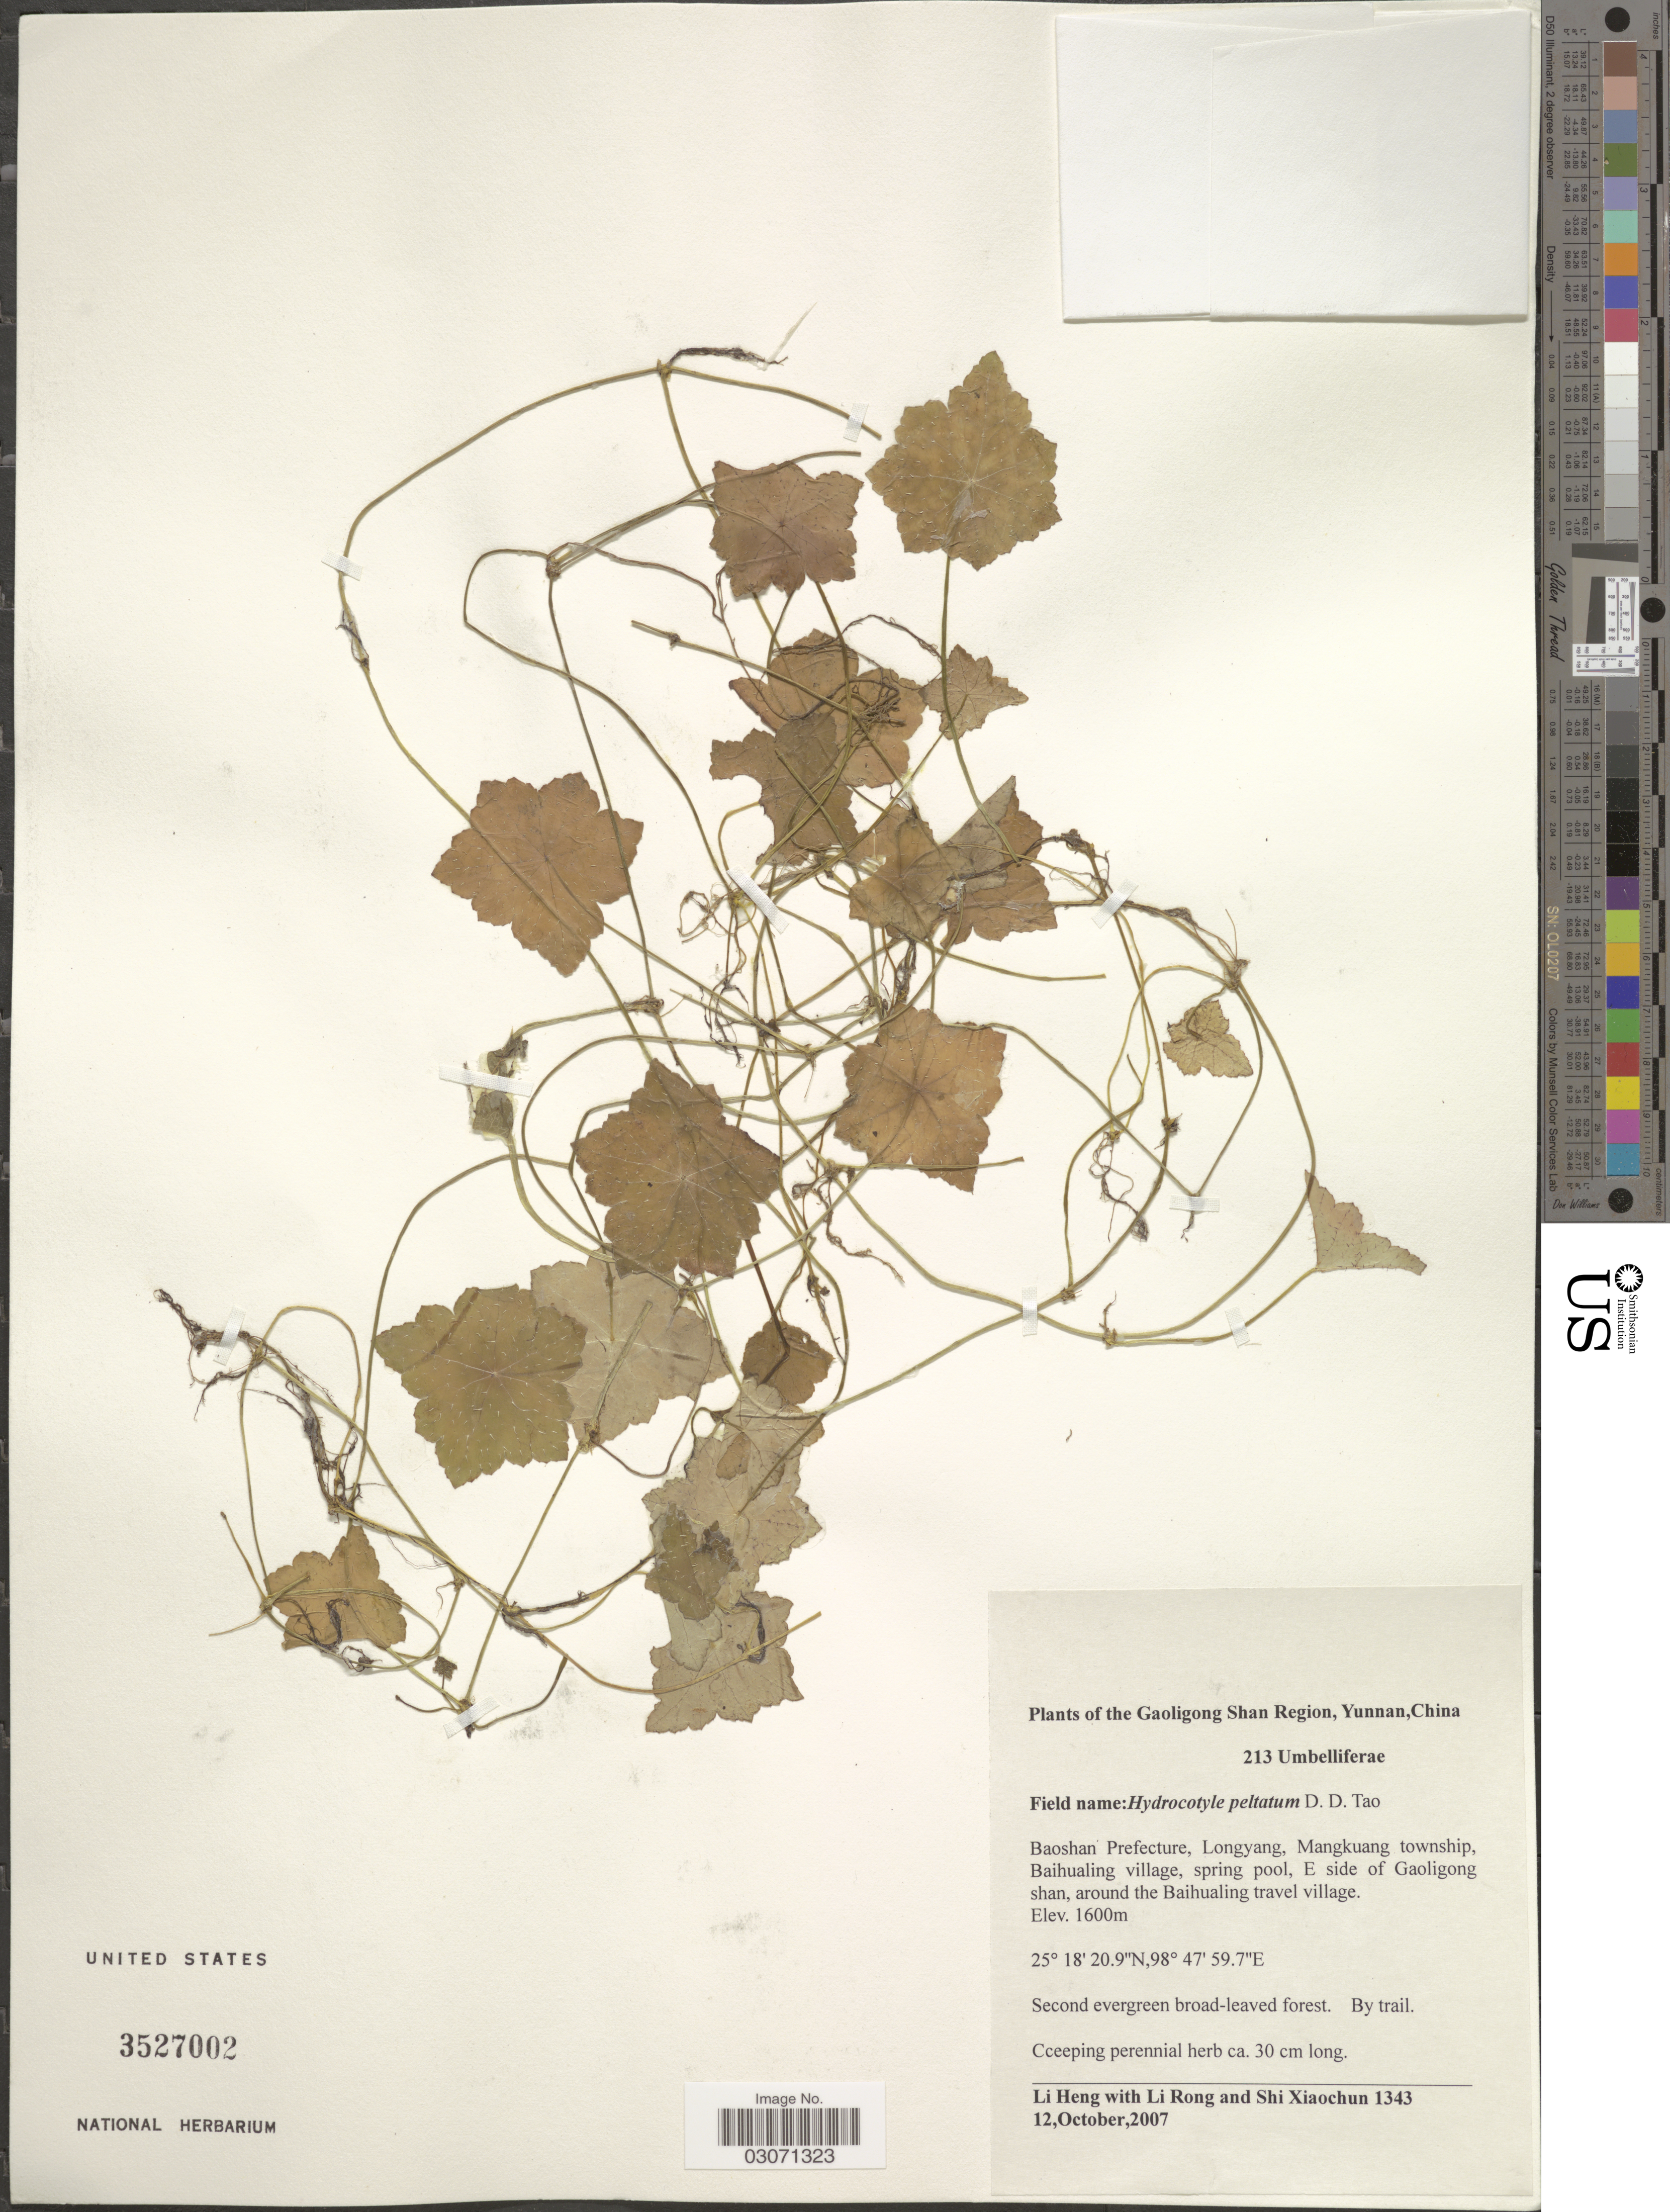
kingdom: Plantae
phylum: Tracheophyta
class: Magnoliopsida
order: Apiales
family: Araliaceae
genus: Hydrocotyle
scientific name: Hydrocotyle peltata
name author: Salisb.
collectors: L. Heng, L. Rong & S. Xiaochun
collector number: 1343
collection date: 2007-10-12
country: China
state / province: Yunnan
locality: The Gaoligong Shan Region. Baoshan Prefecture, Longyang, Mangkuang township, Baihualing village, spring fool, E side of Gaoligong shan, around the Baihualing travel village.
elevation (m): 1600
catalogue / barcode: US 3527002